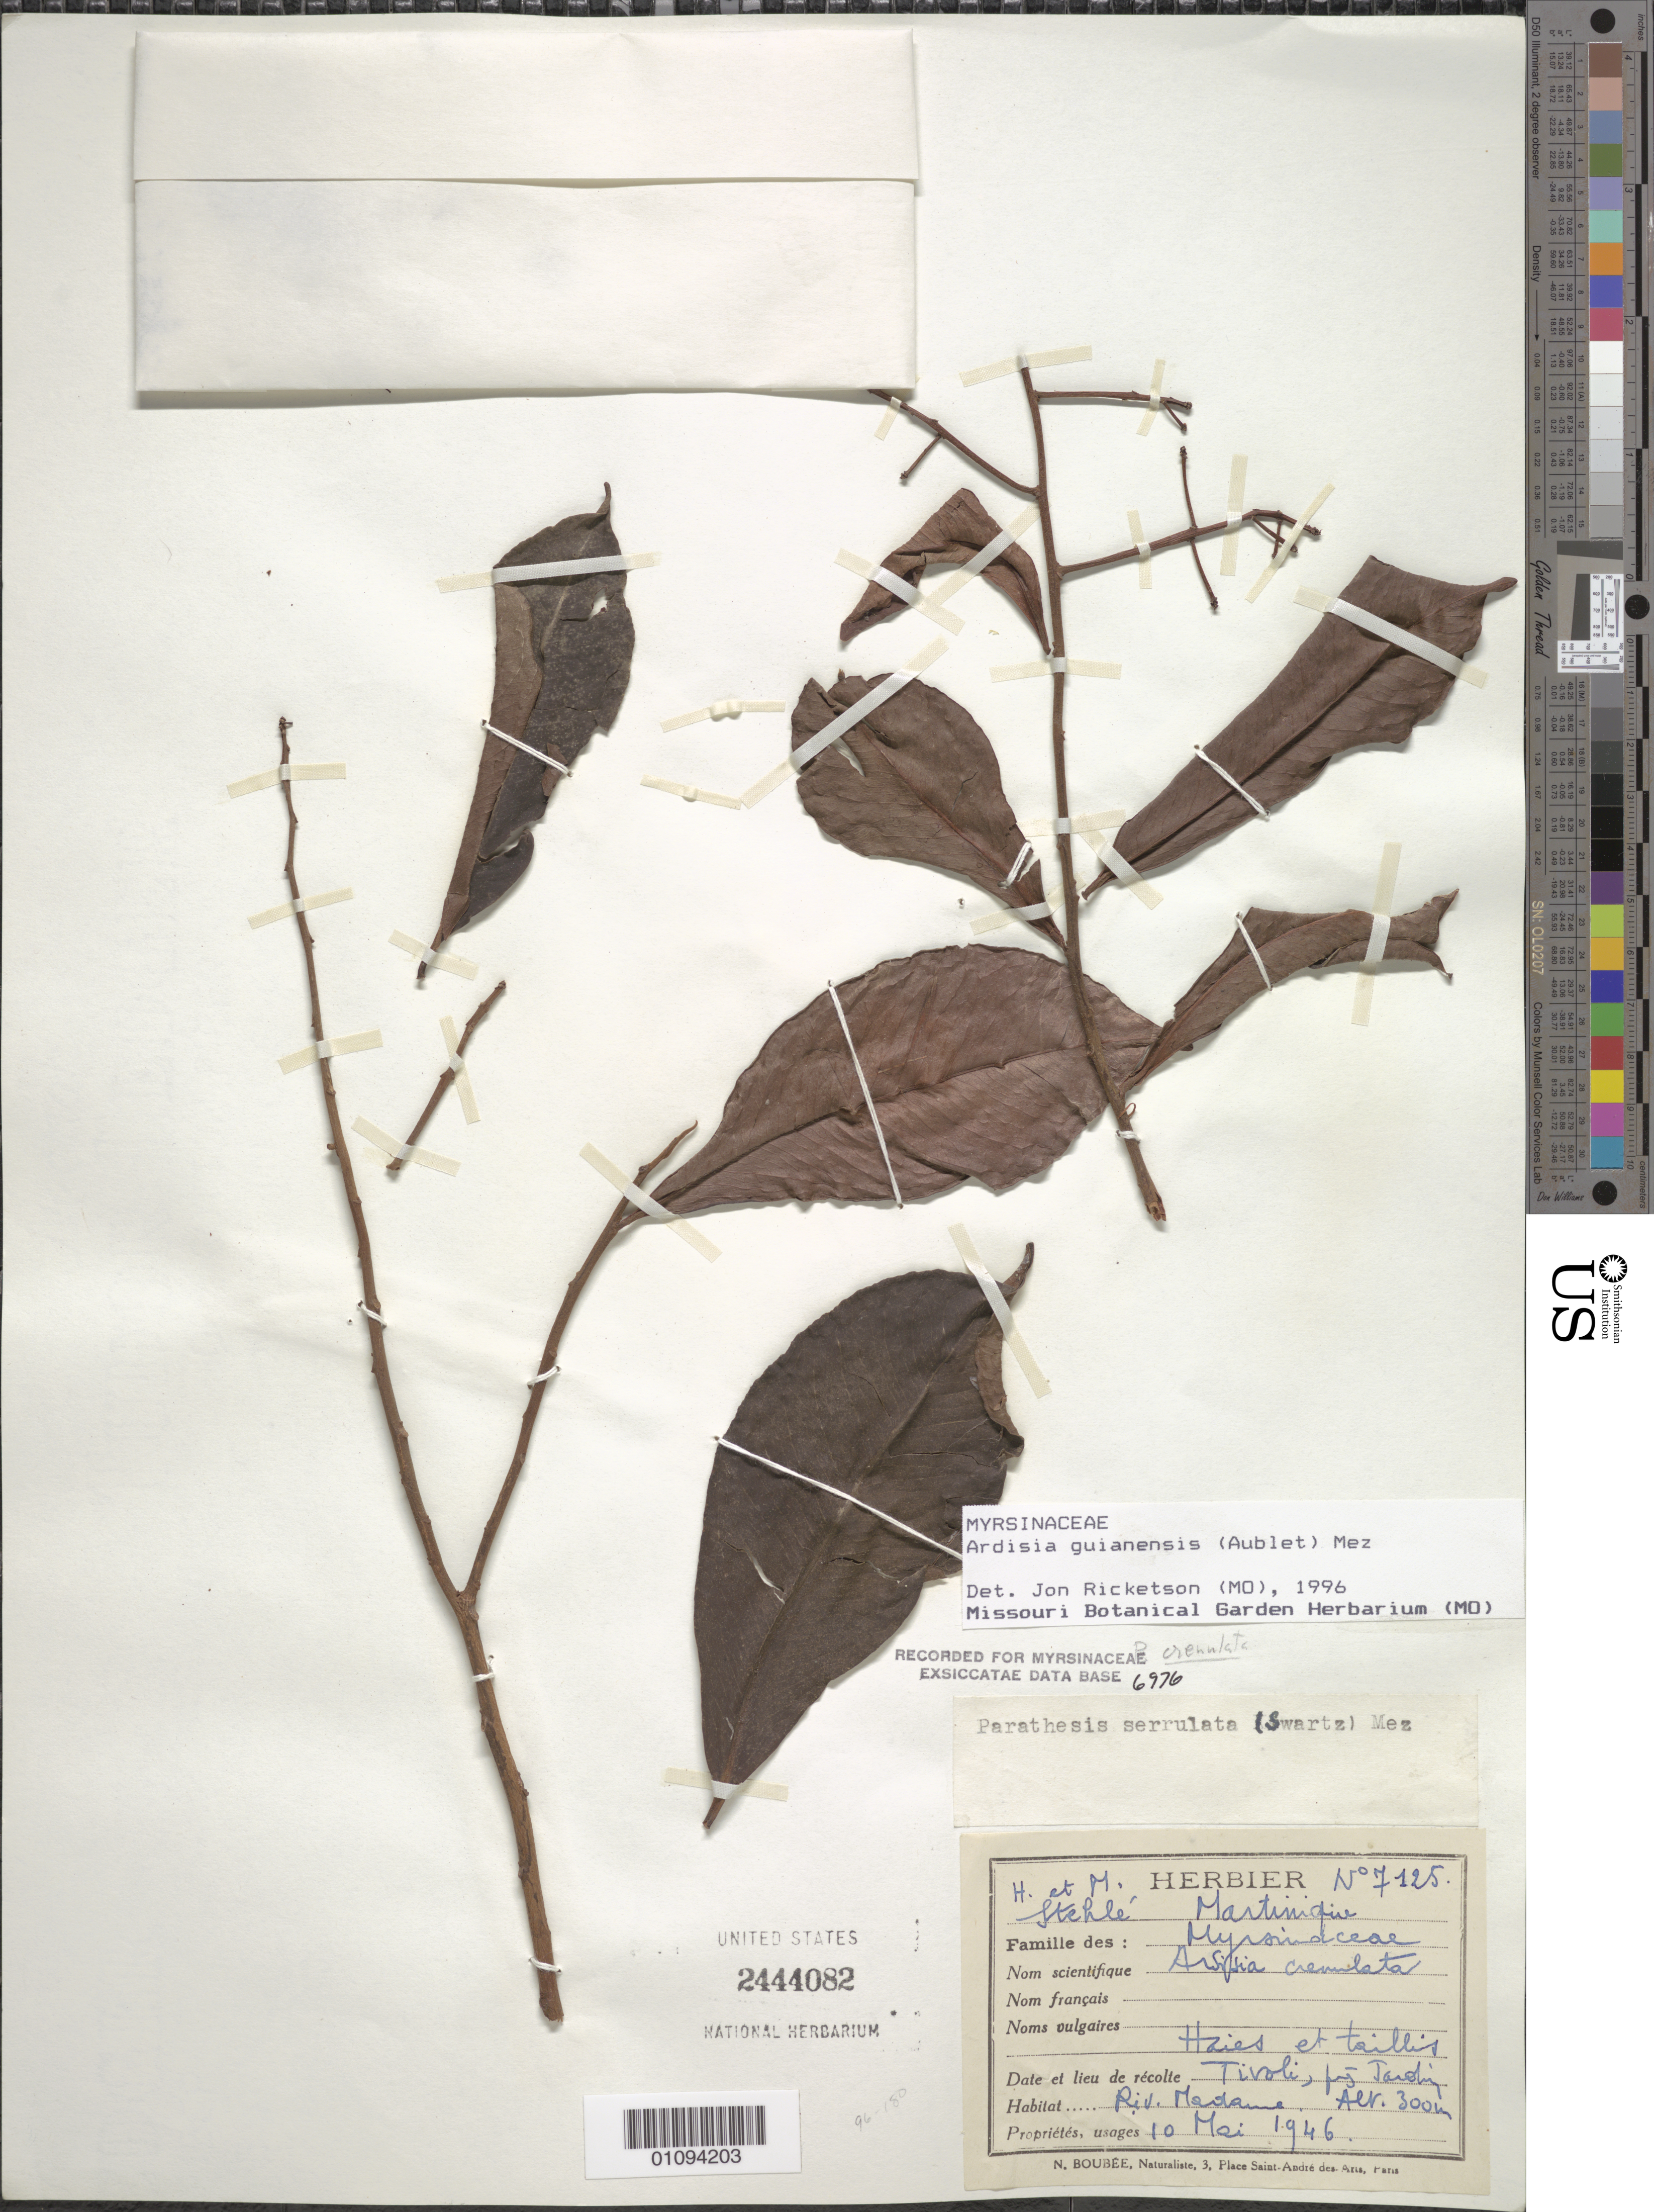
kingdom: Plantae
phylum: Tracheophyta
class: Magnoliopsida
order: Ericales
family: Primulaceae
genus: Ardisia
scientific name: Ardisia guianensis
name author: (Aubl.) Mez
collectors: H. Stehlé & M. Stehlé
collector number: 7125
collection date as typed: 10 May 1946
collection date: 1946-05-10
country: Martinique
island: Martinique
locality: Tivoli, les Jardin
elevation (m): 300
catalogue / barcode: US 2444082